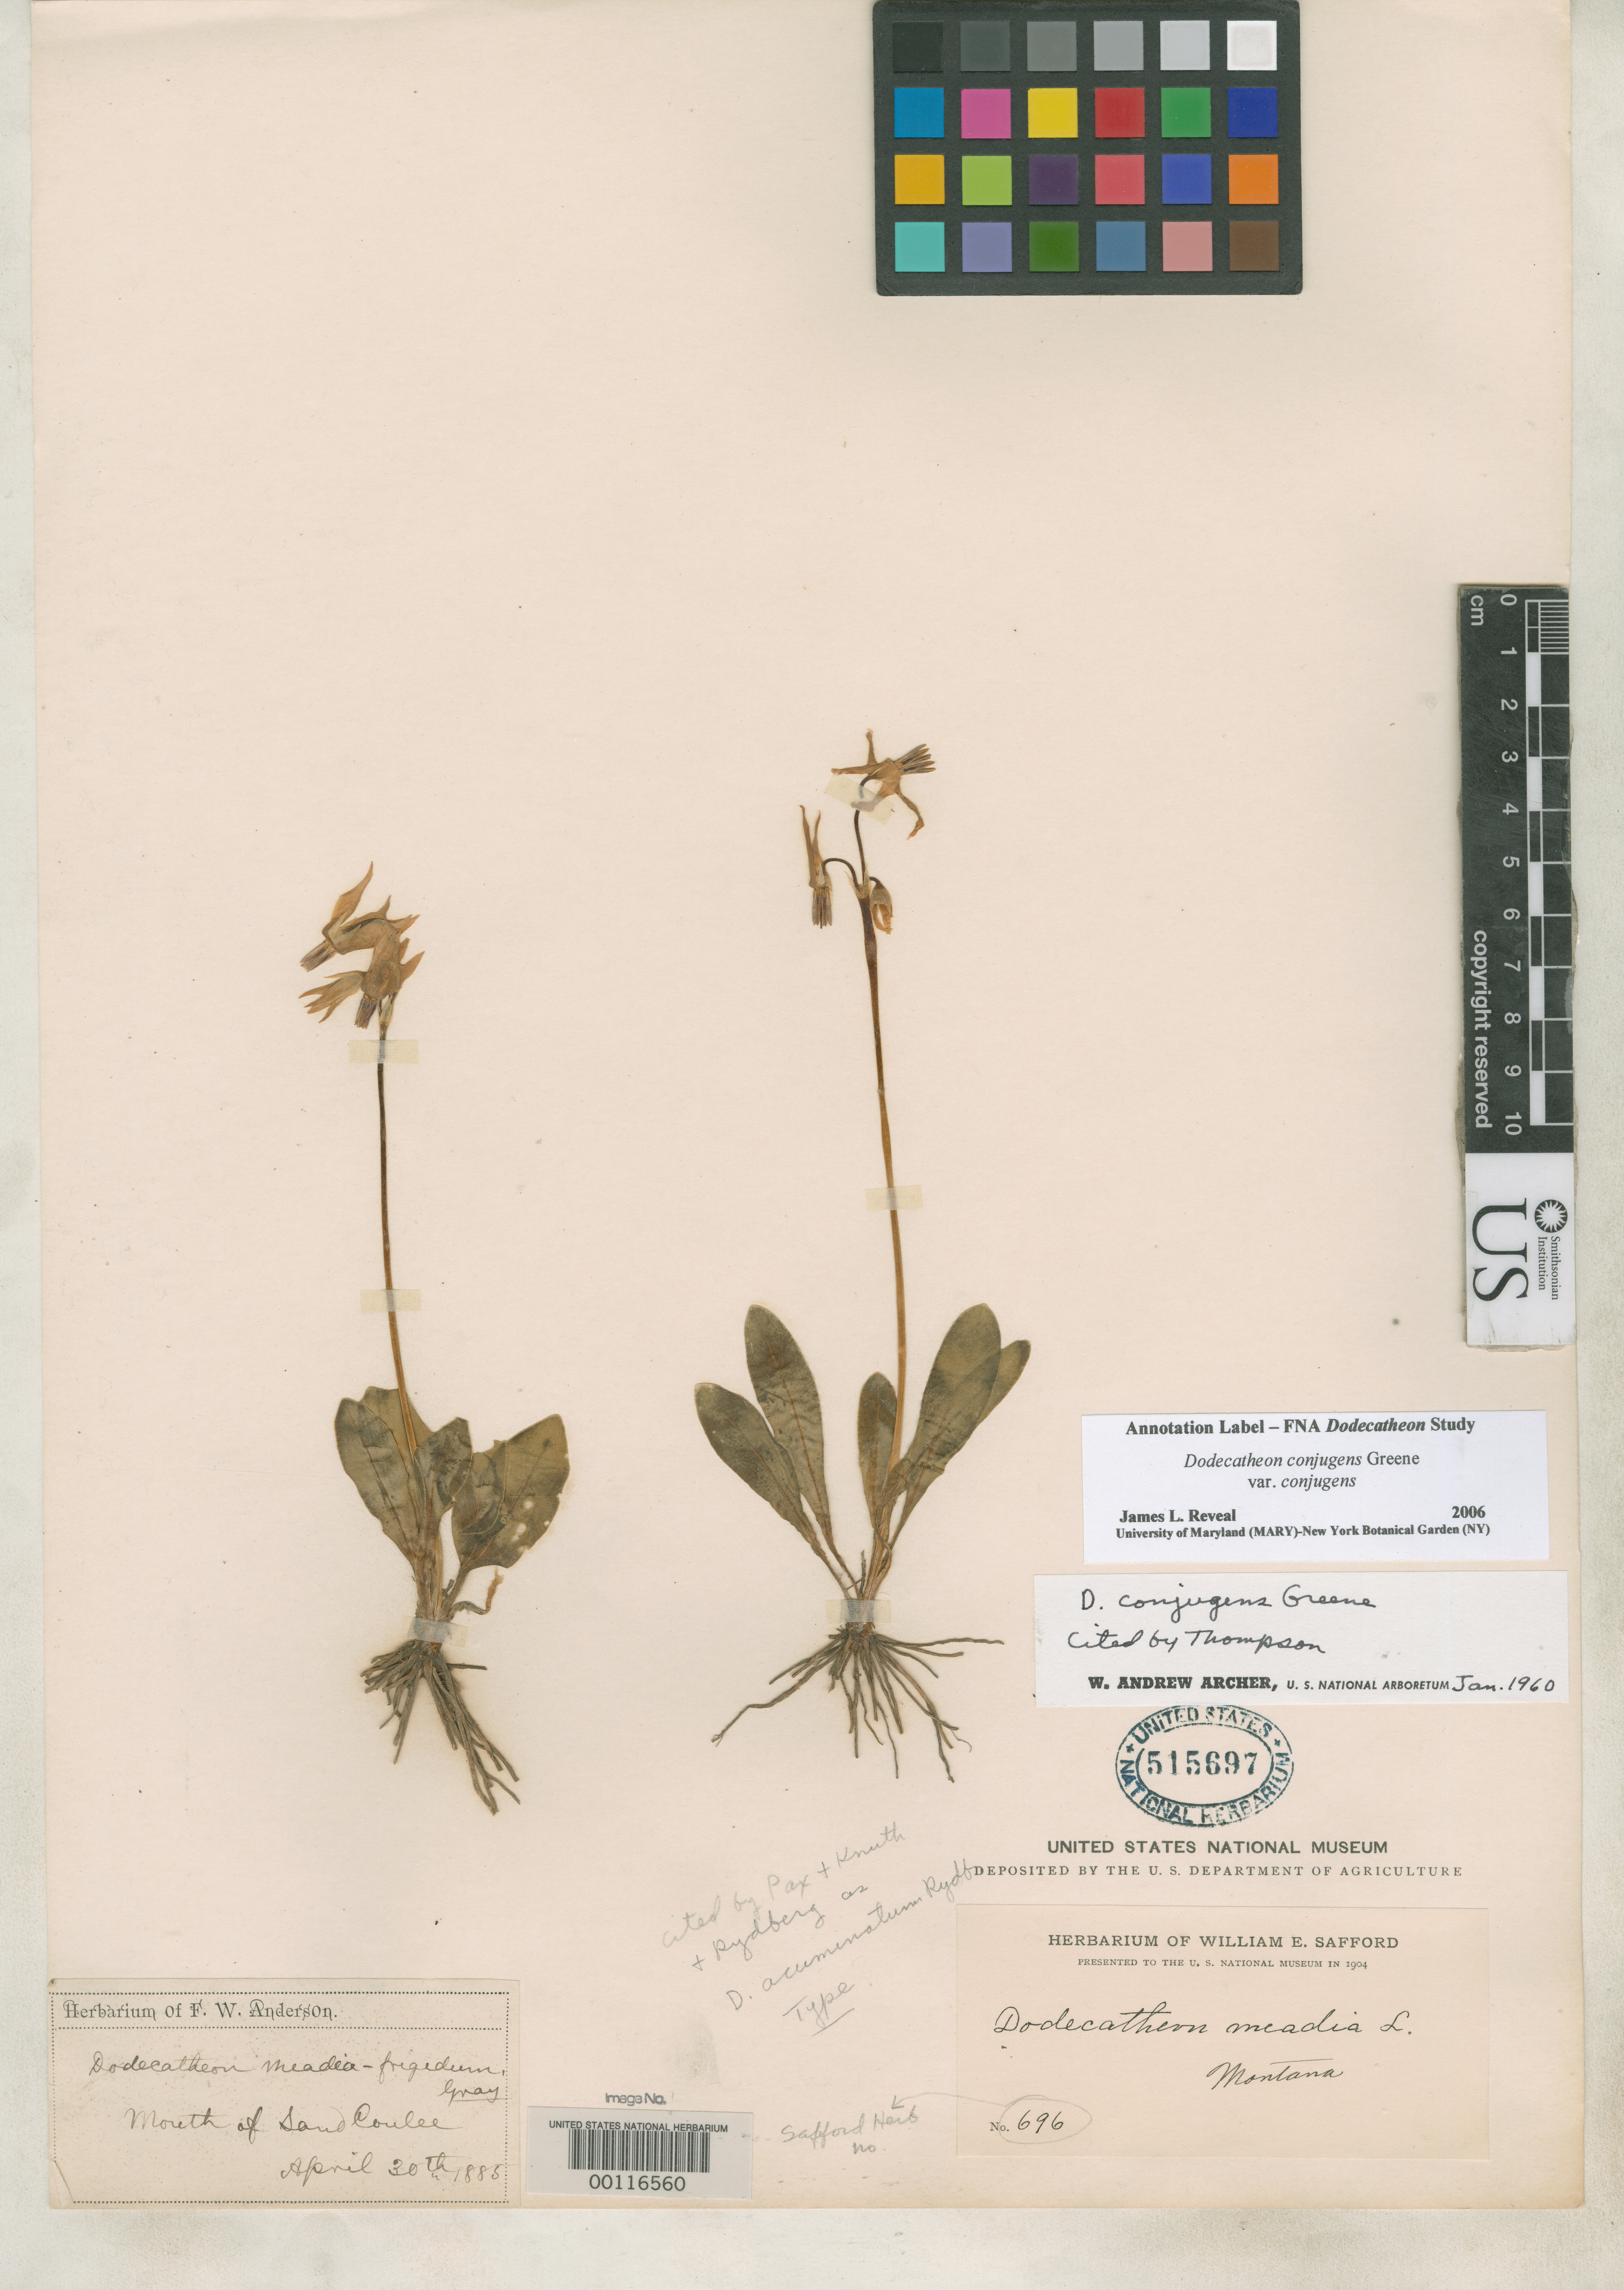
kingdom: Plantae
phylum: Tracheophyta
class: Magnoliopsida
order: Ericales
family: Primulaceae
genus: Dodecatheon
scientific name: Dodecatheon acuminatum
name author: Rydb.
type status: Isotype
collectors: F. W. Anderson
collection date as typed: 30 Apr 1885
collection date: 1885-04-30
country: United States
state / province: Montana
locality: Mouth of Sand Coulee.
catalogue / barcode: US 515697